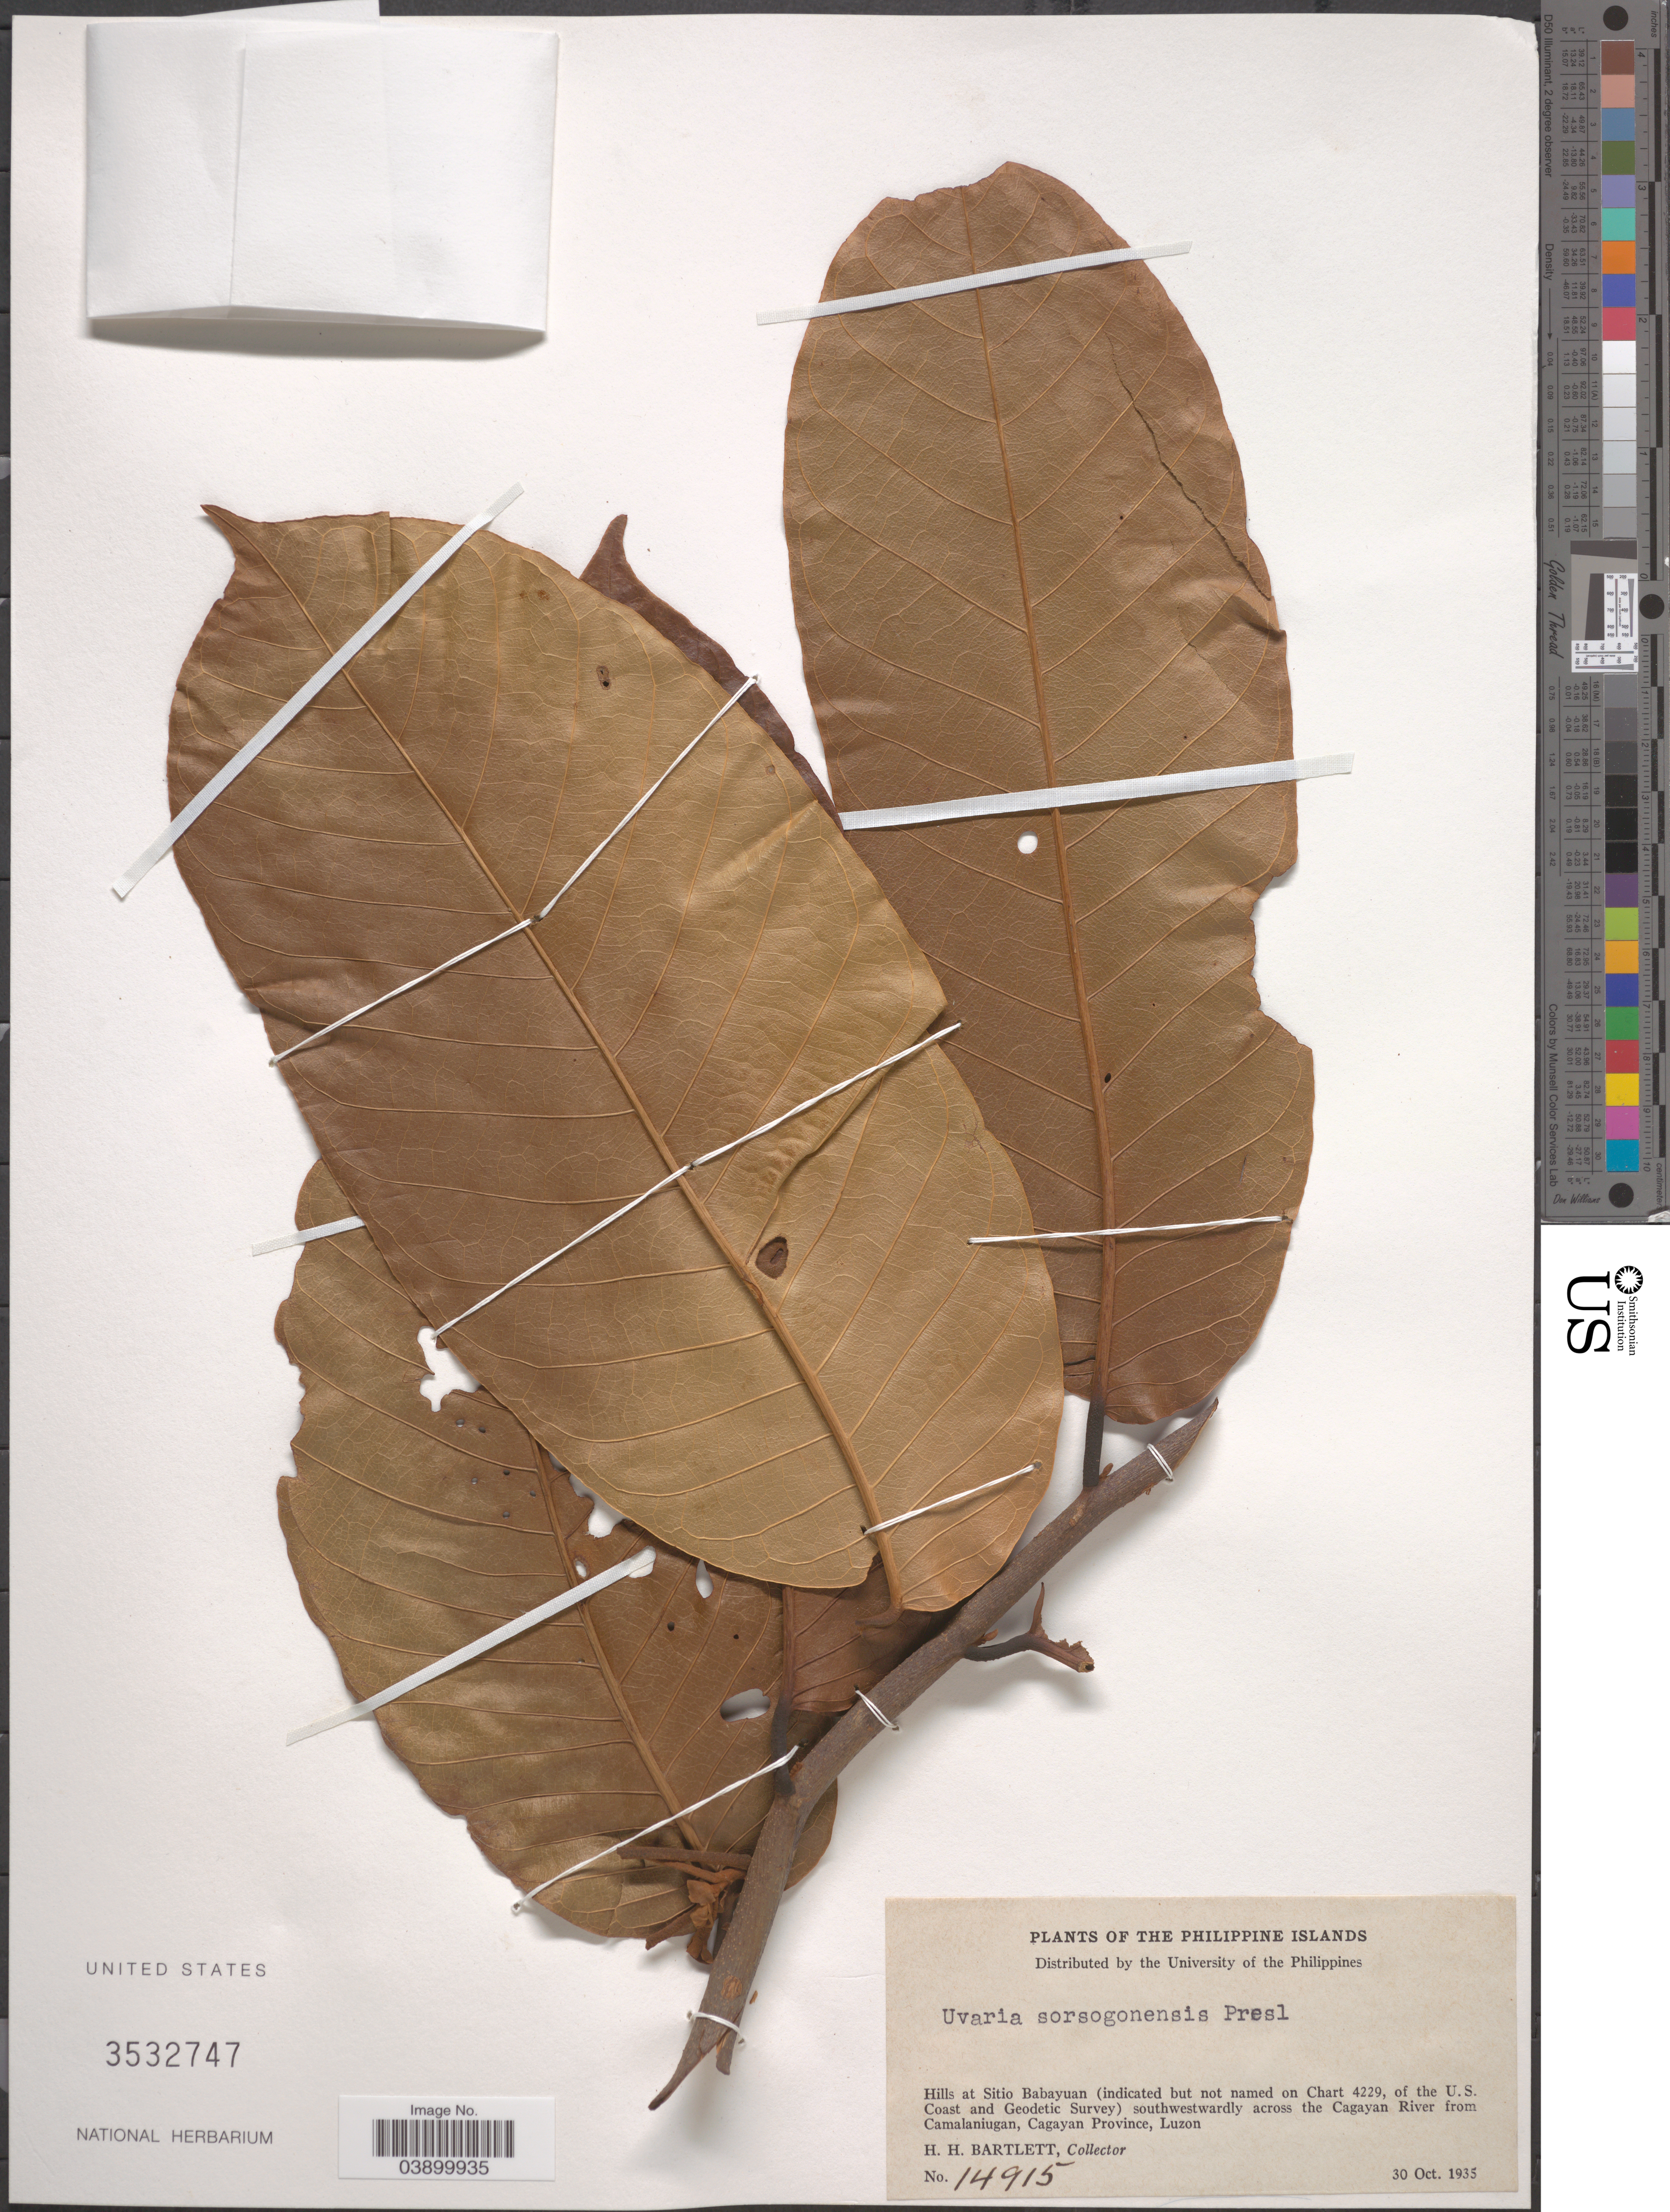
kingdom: Plantae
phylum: Tracheophyta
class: Magnoliopsida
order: Magnoliales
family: Annonaceae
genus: Uvaria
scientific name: Uvaria sorzogonensis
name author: C. Presl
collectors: H. H. Bartlett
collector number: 14915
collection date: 1935-10-30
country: Philippines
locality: Philippine Islands. Hills at Sitio Babayuan southwestwardly across the Cagayan River from Camalaniugan, Cagayan Province, Luzon.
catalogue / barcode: US 3532747